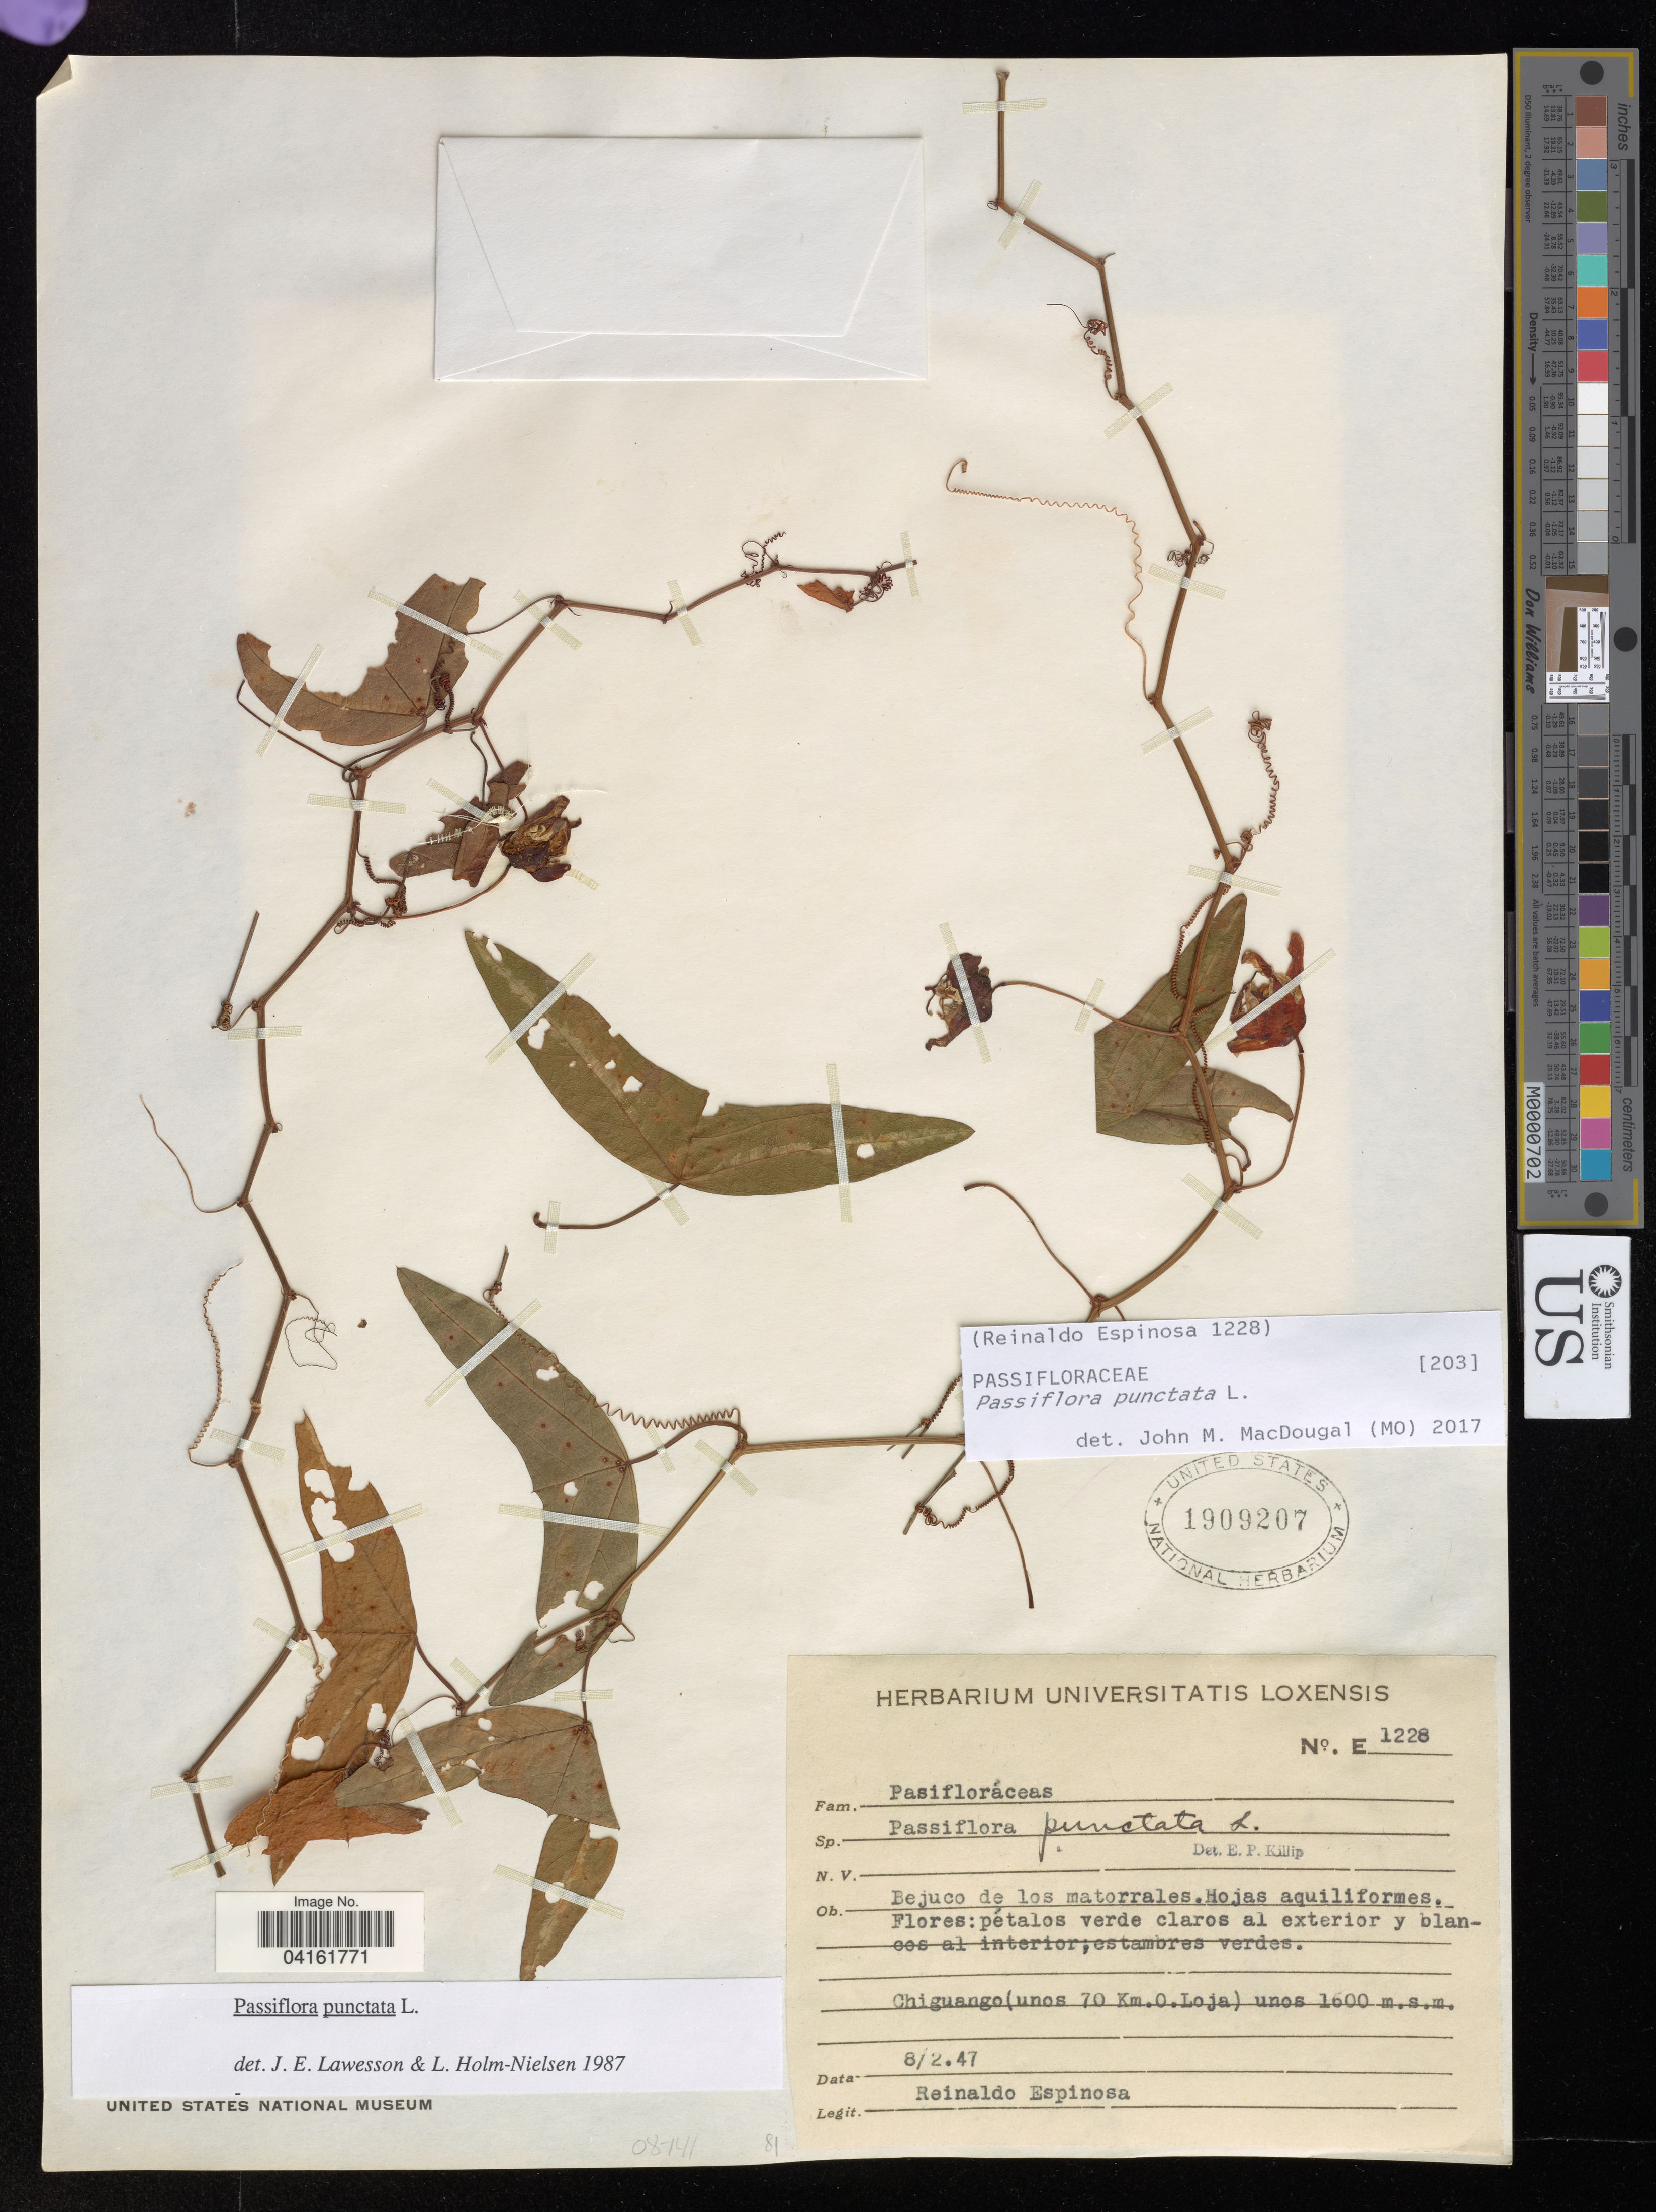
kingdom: Plantae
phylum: Tracheophyta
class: Magnoliopsida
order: Malpighiales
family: Passifloraceae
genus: Passiflora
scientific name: Passiflora punctata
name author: L.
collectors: R. Espinosa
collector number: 1228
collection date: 1947-02-08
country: Ecuador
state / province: Loja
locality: Chiguango (unos 70 Km. O. Loja).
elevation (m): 1600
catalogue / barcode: US 1909207